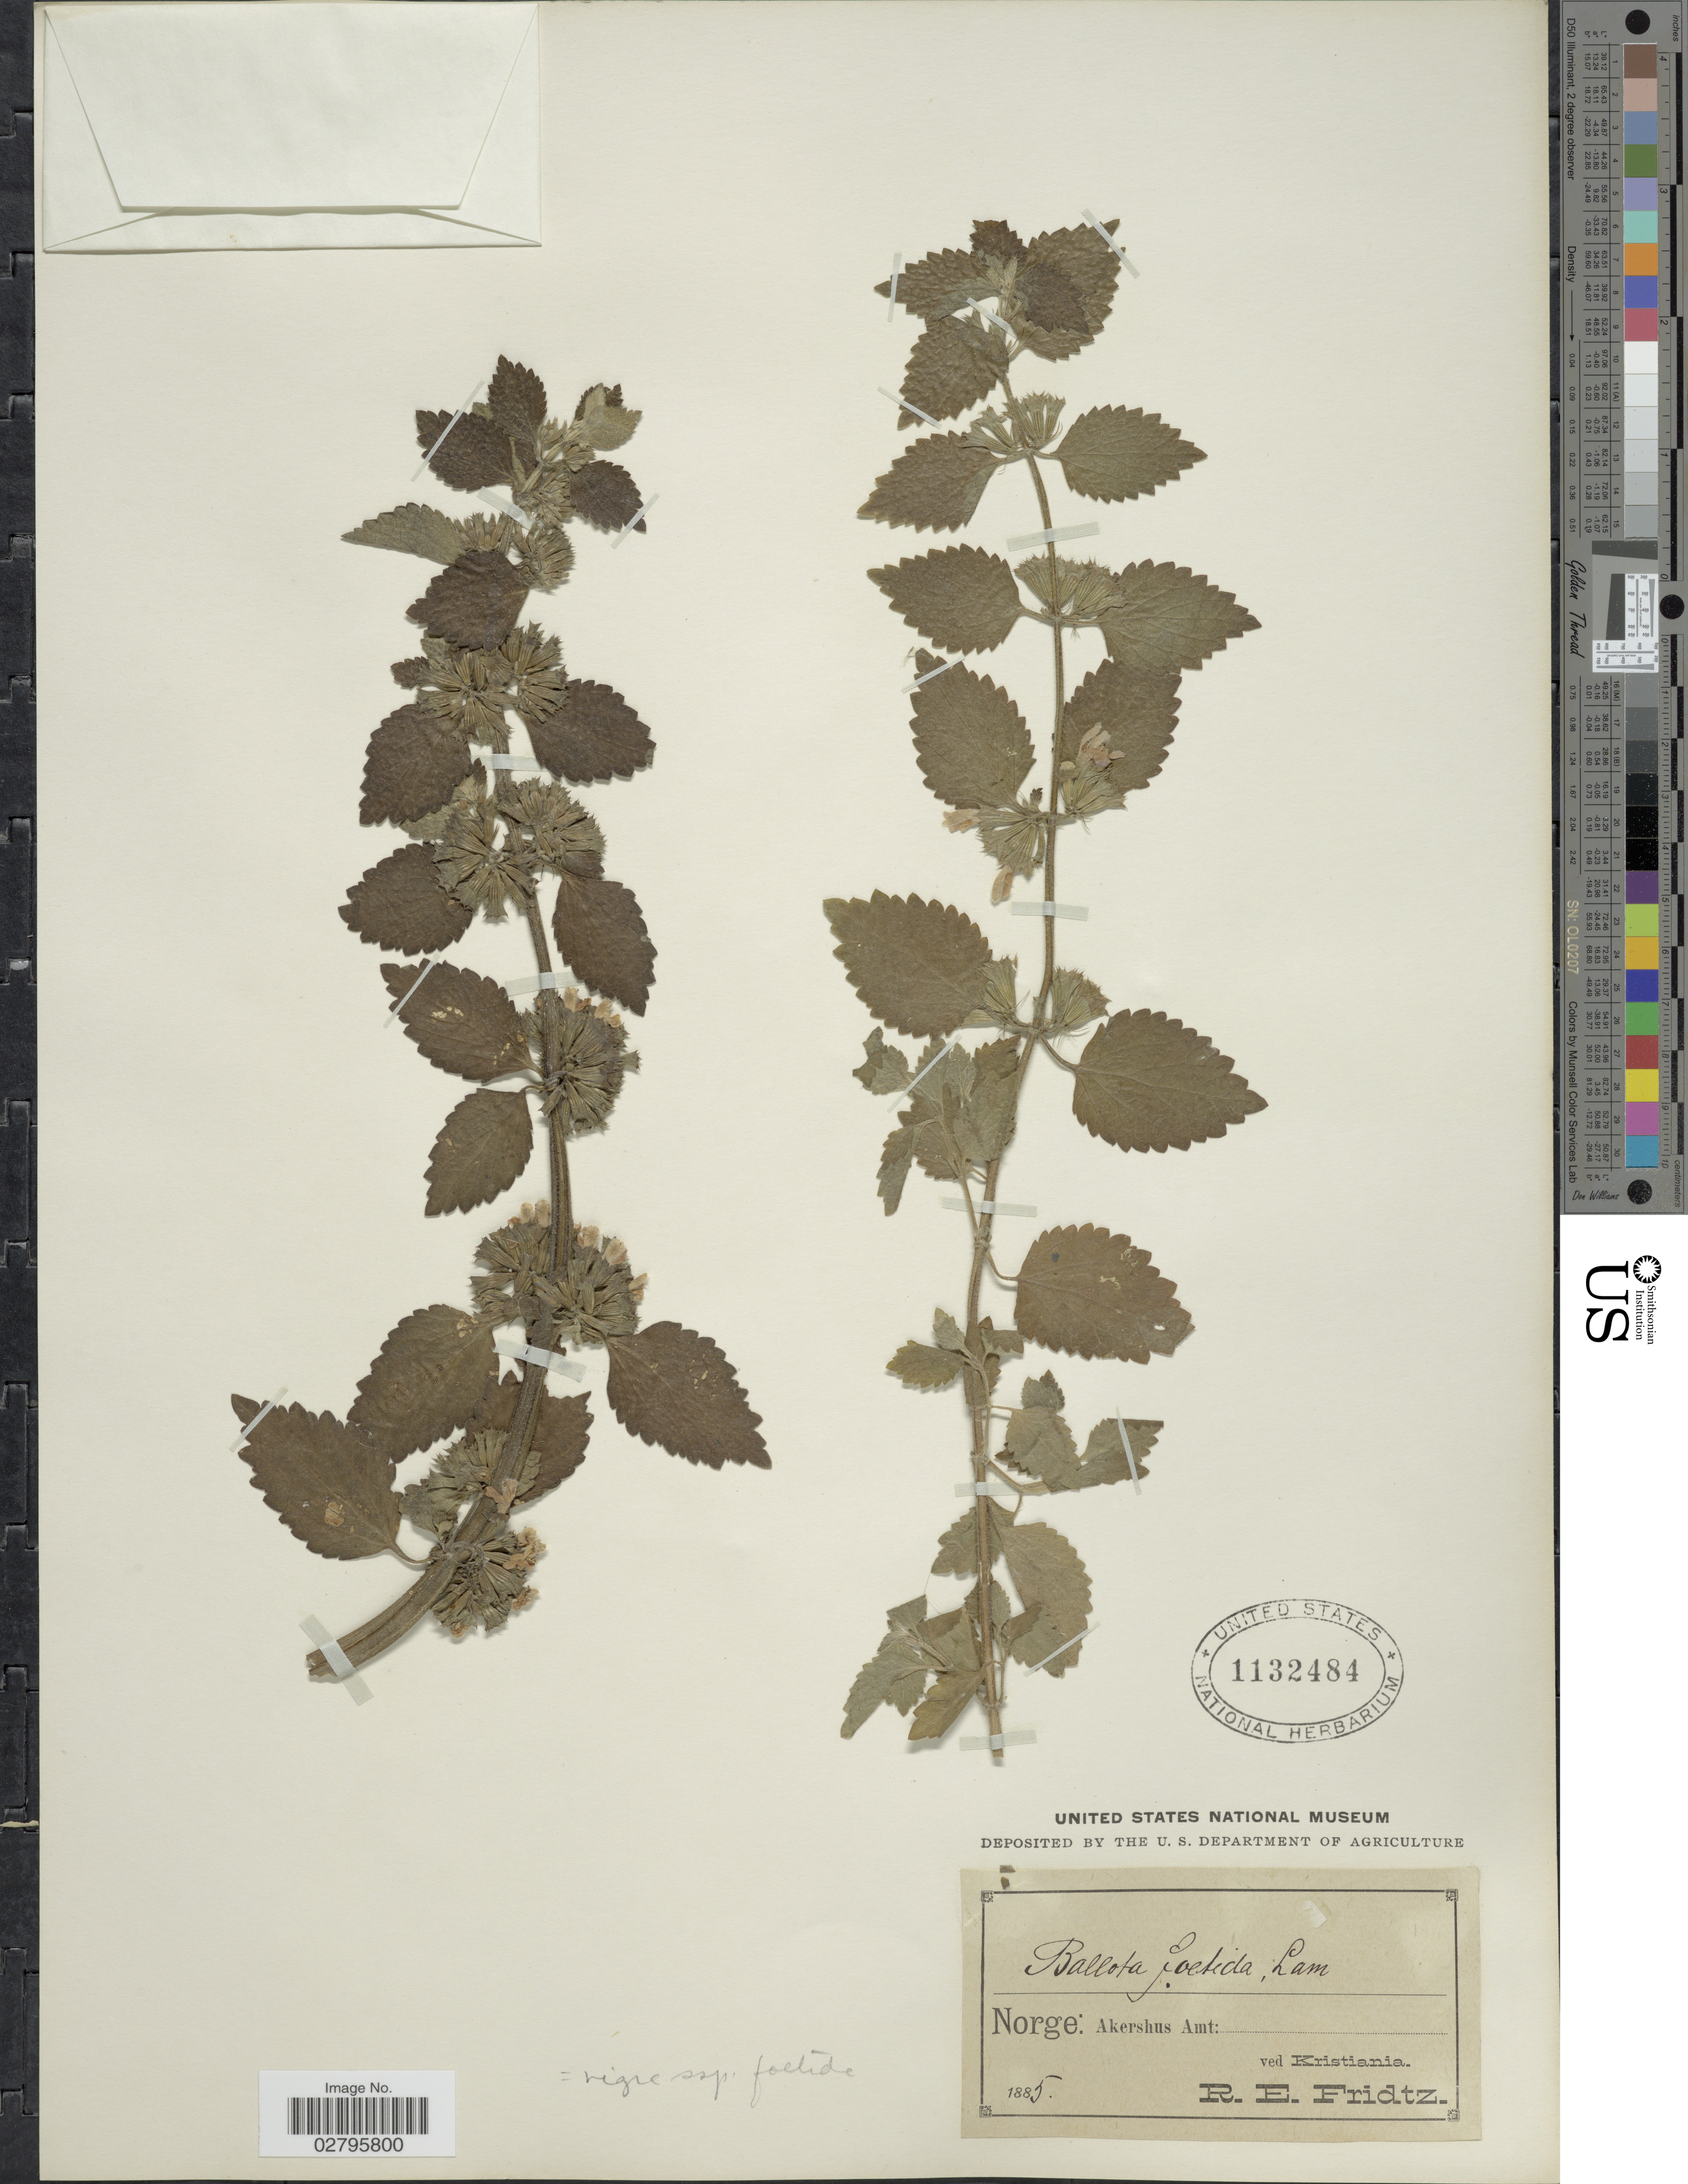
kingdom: Plantae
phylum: Tracheophyta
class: Magnoliopsida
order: Lamiales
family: Lamiaceae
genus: Ballota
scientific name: Ballota nigra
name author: L.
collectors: R. Fridtz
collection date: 1885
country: Norway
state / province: Akershus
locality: Norge: Akershus Amt: ved Kristiania.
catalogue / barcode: US 1132484